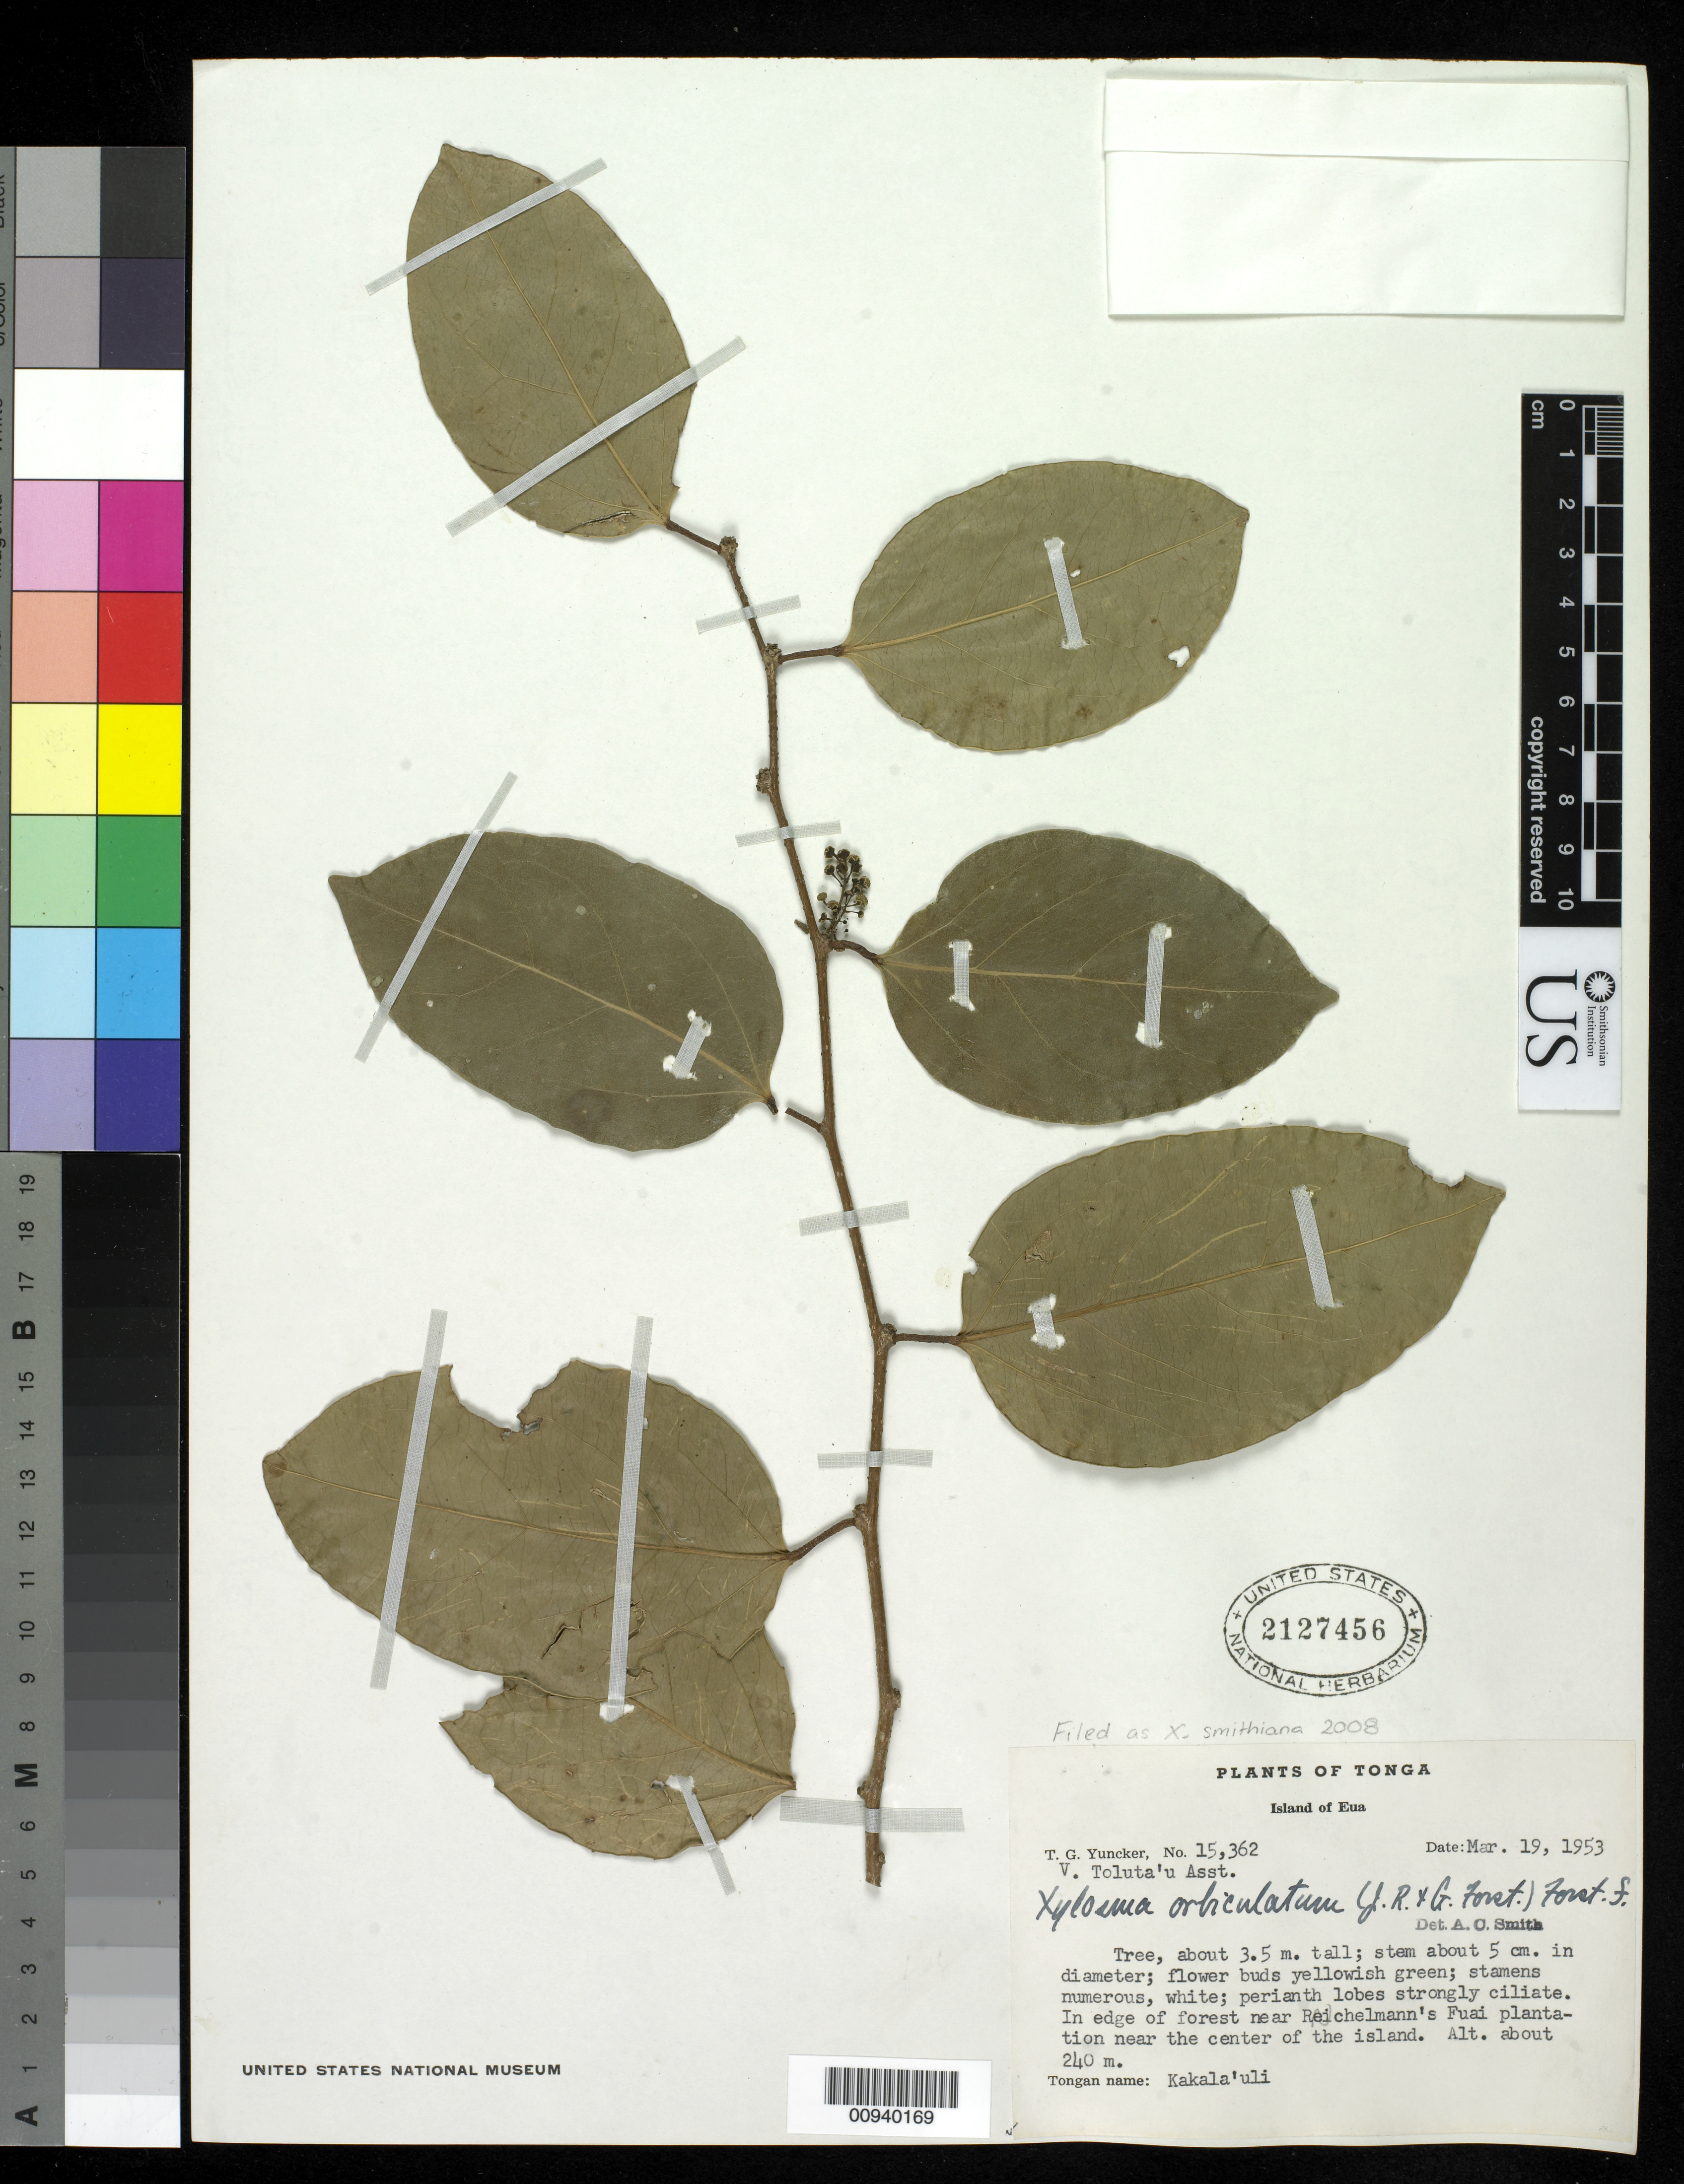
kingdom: Plantae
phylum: Tracheophyta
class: Magnoliopsida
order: Malpighiales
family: Salicaceae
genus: Xylosma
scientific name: Xylosma smithiana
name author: Fosberg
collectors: T. G. Yuncker & V. Toluta'u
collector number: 15362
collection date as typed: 19 Mar 1953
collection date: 1953-03-19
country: Tonga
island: Eua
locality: In edge of forest near Riechelmann's Fuai plantation near the center of the island.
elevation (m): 240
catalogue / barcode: US 2127456